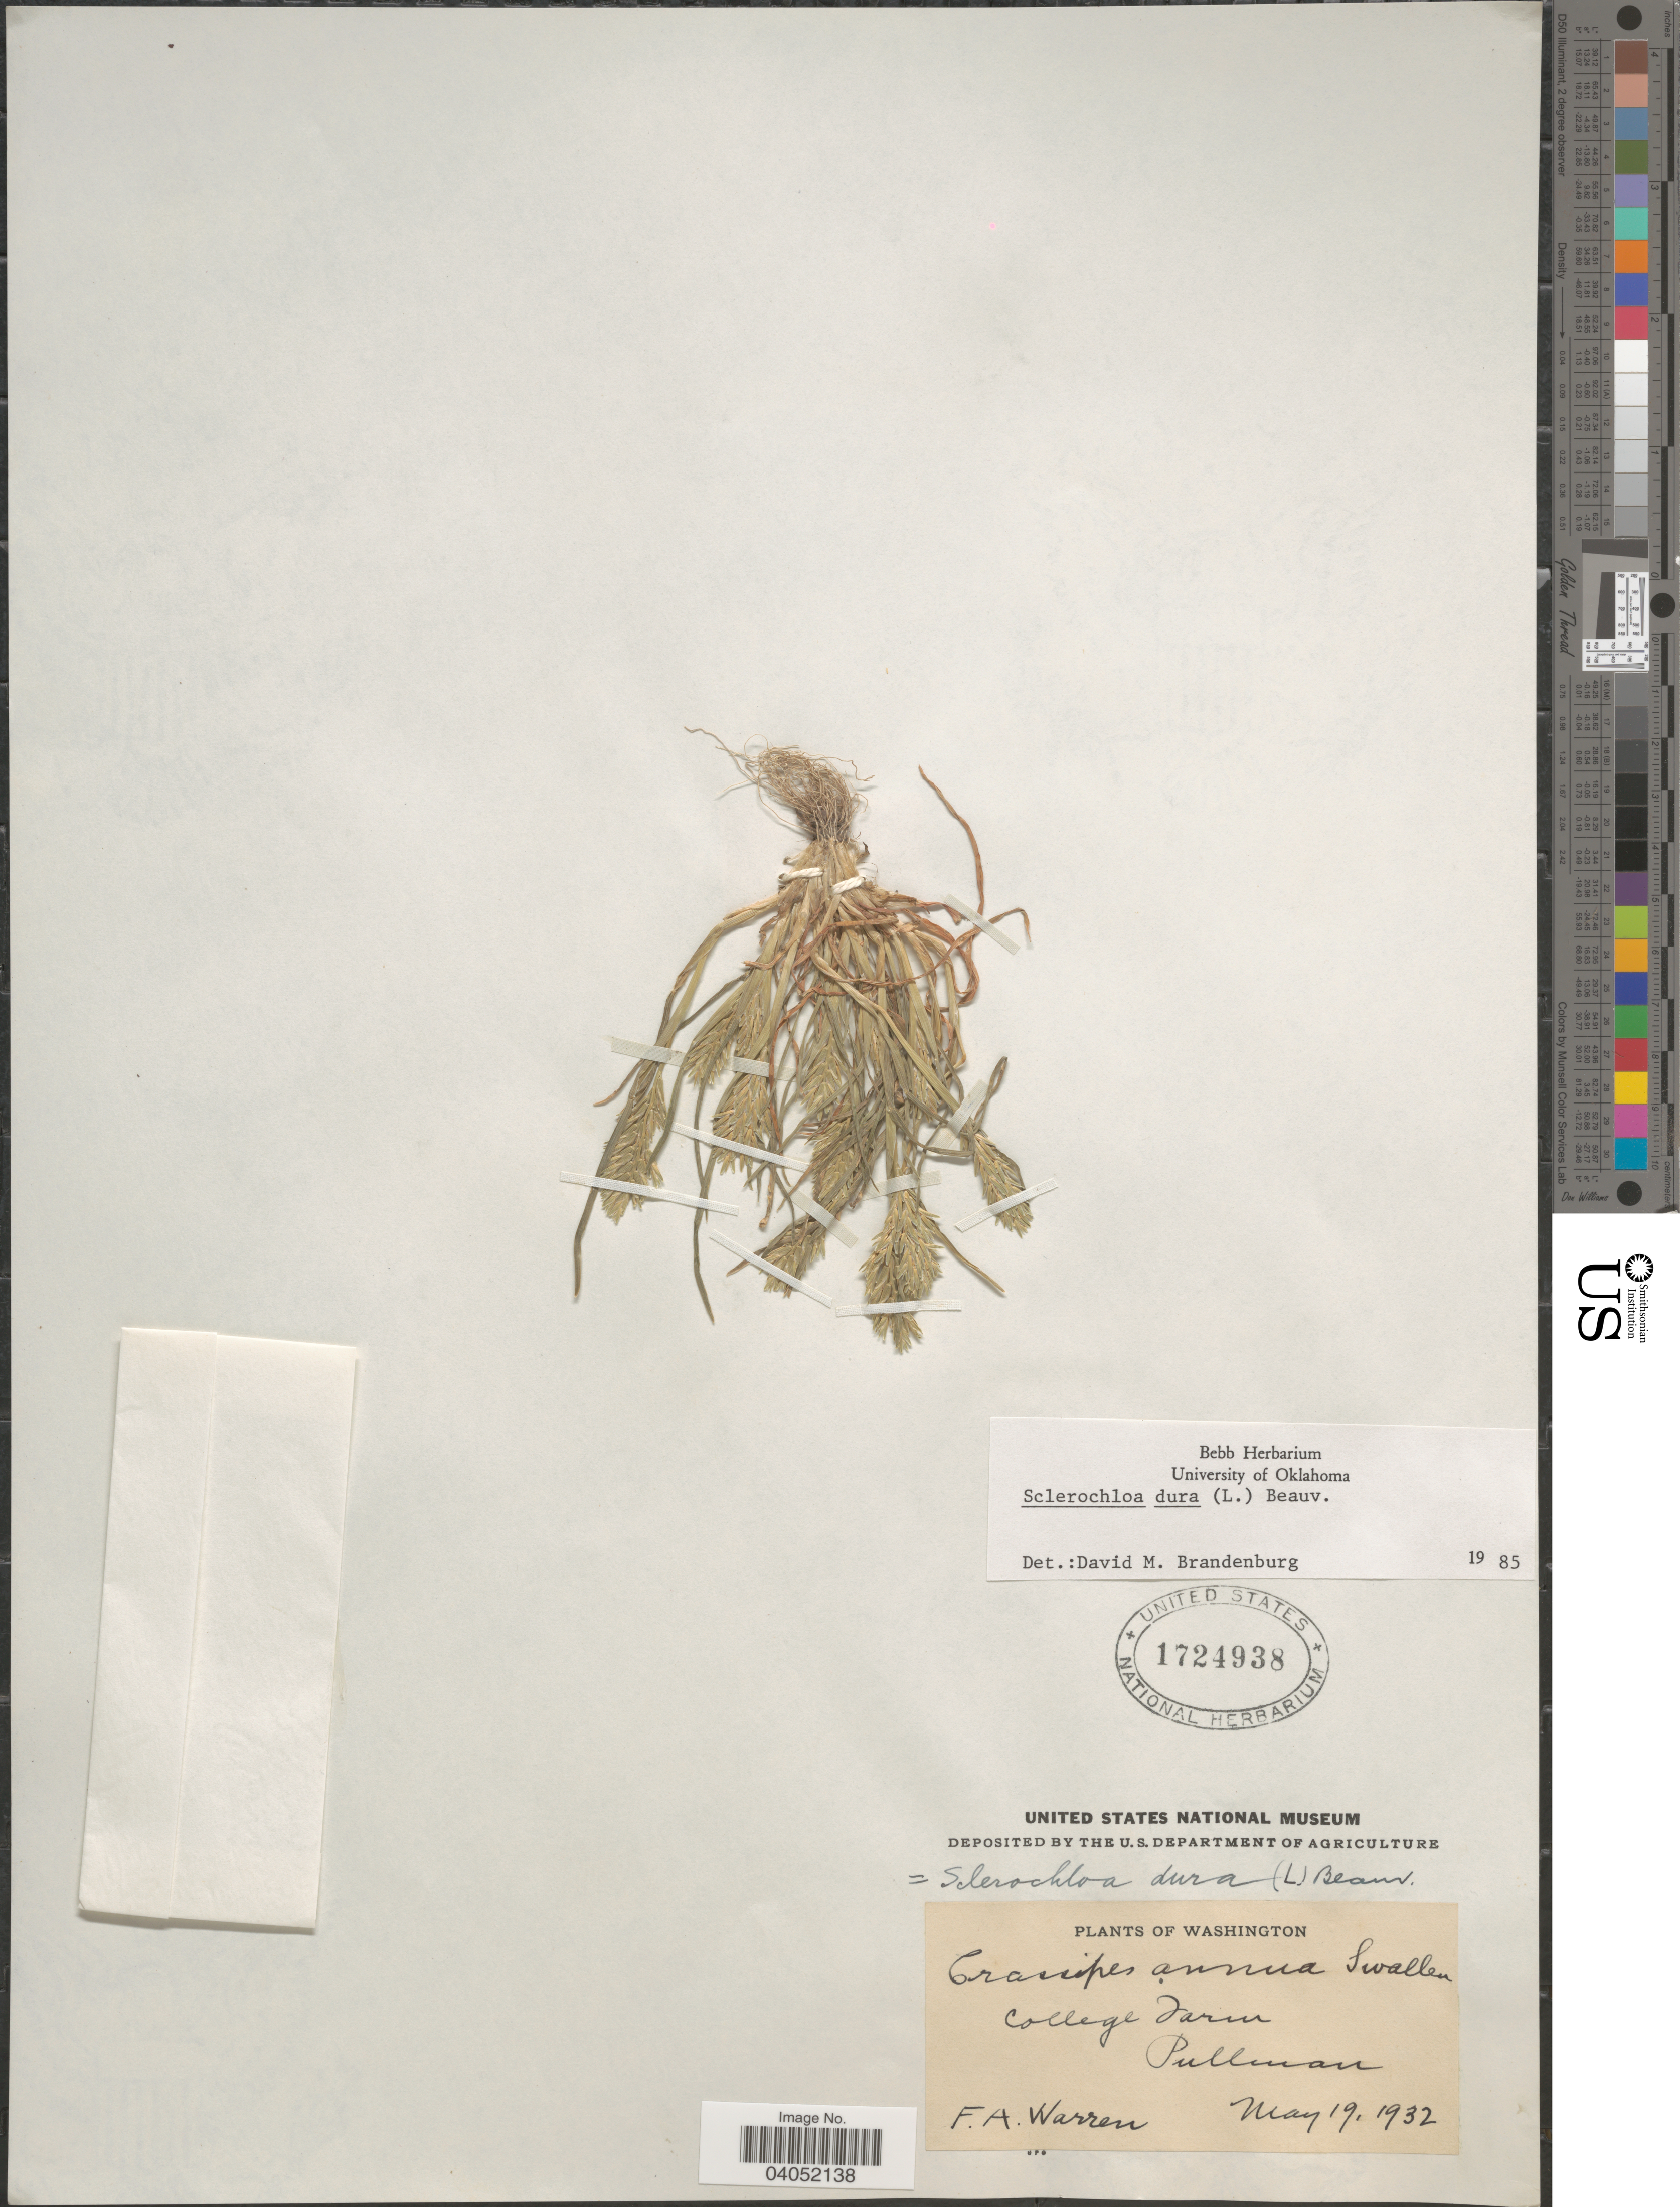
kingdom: Plantae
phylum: Tracheophyta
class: Liliopsida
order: Poales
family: Poaceae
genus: Sclerochloa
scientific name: Sclerochloa dura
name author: (L.) P. Beauv.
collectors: F. Warren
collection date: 1932-05-19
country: United States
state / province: Washington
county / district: Whitman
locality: College Farm. Pullman.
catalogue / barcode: US 1724938